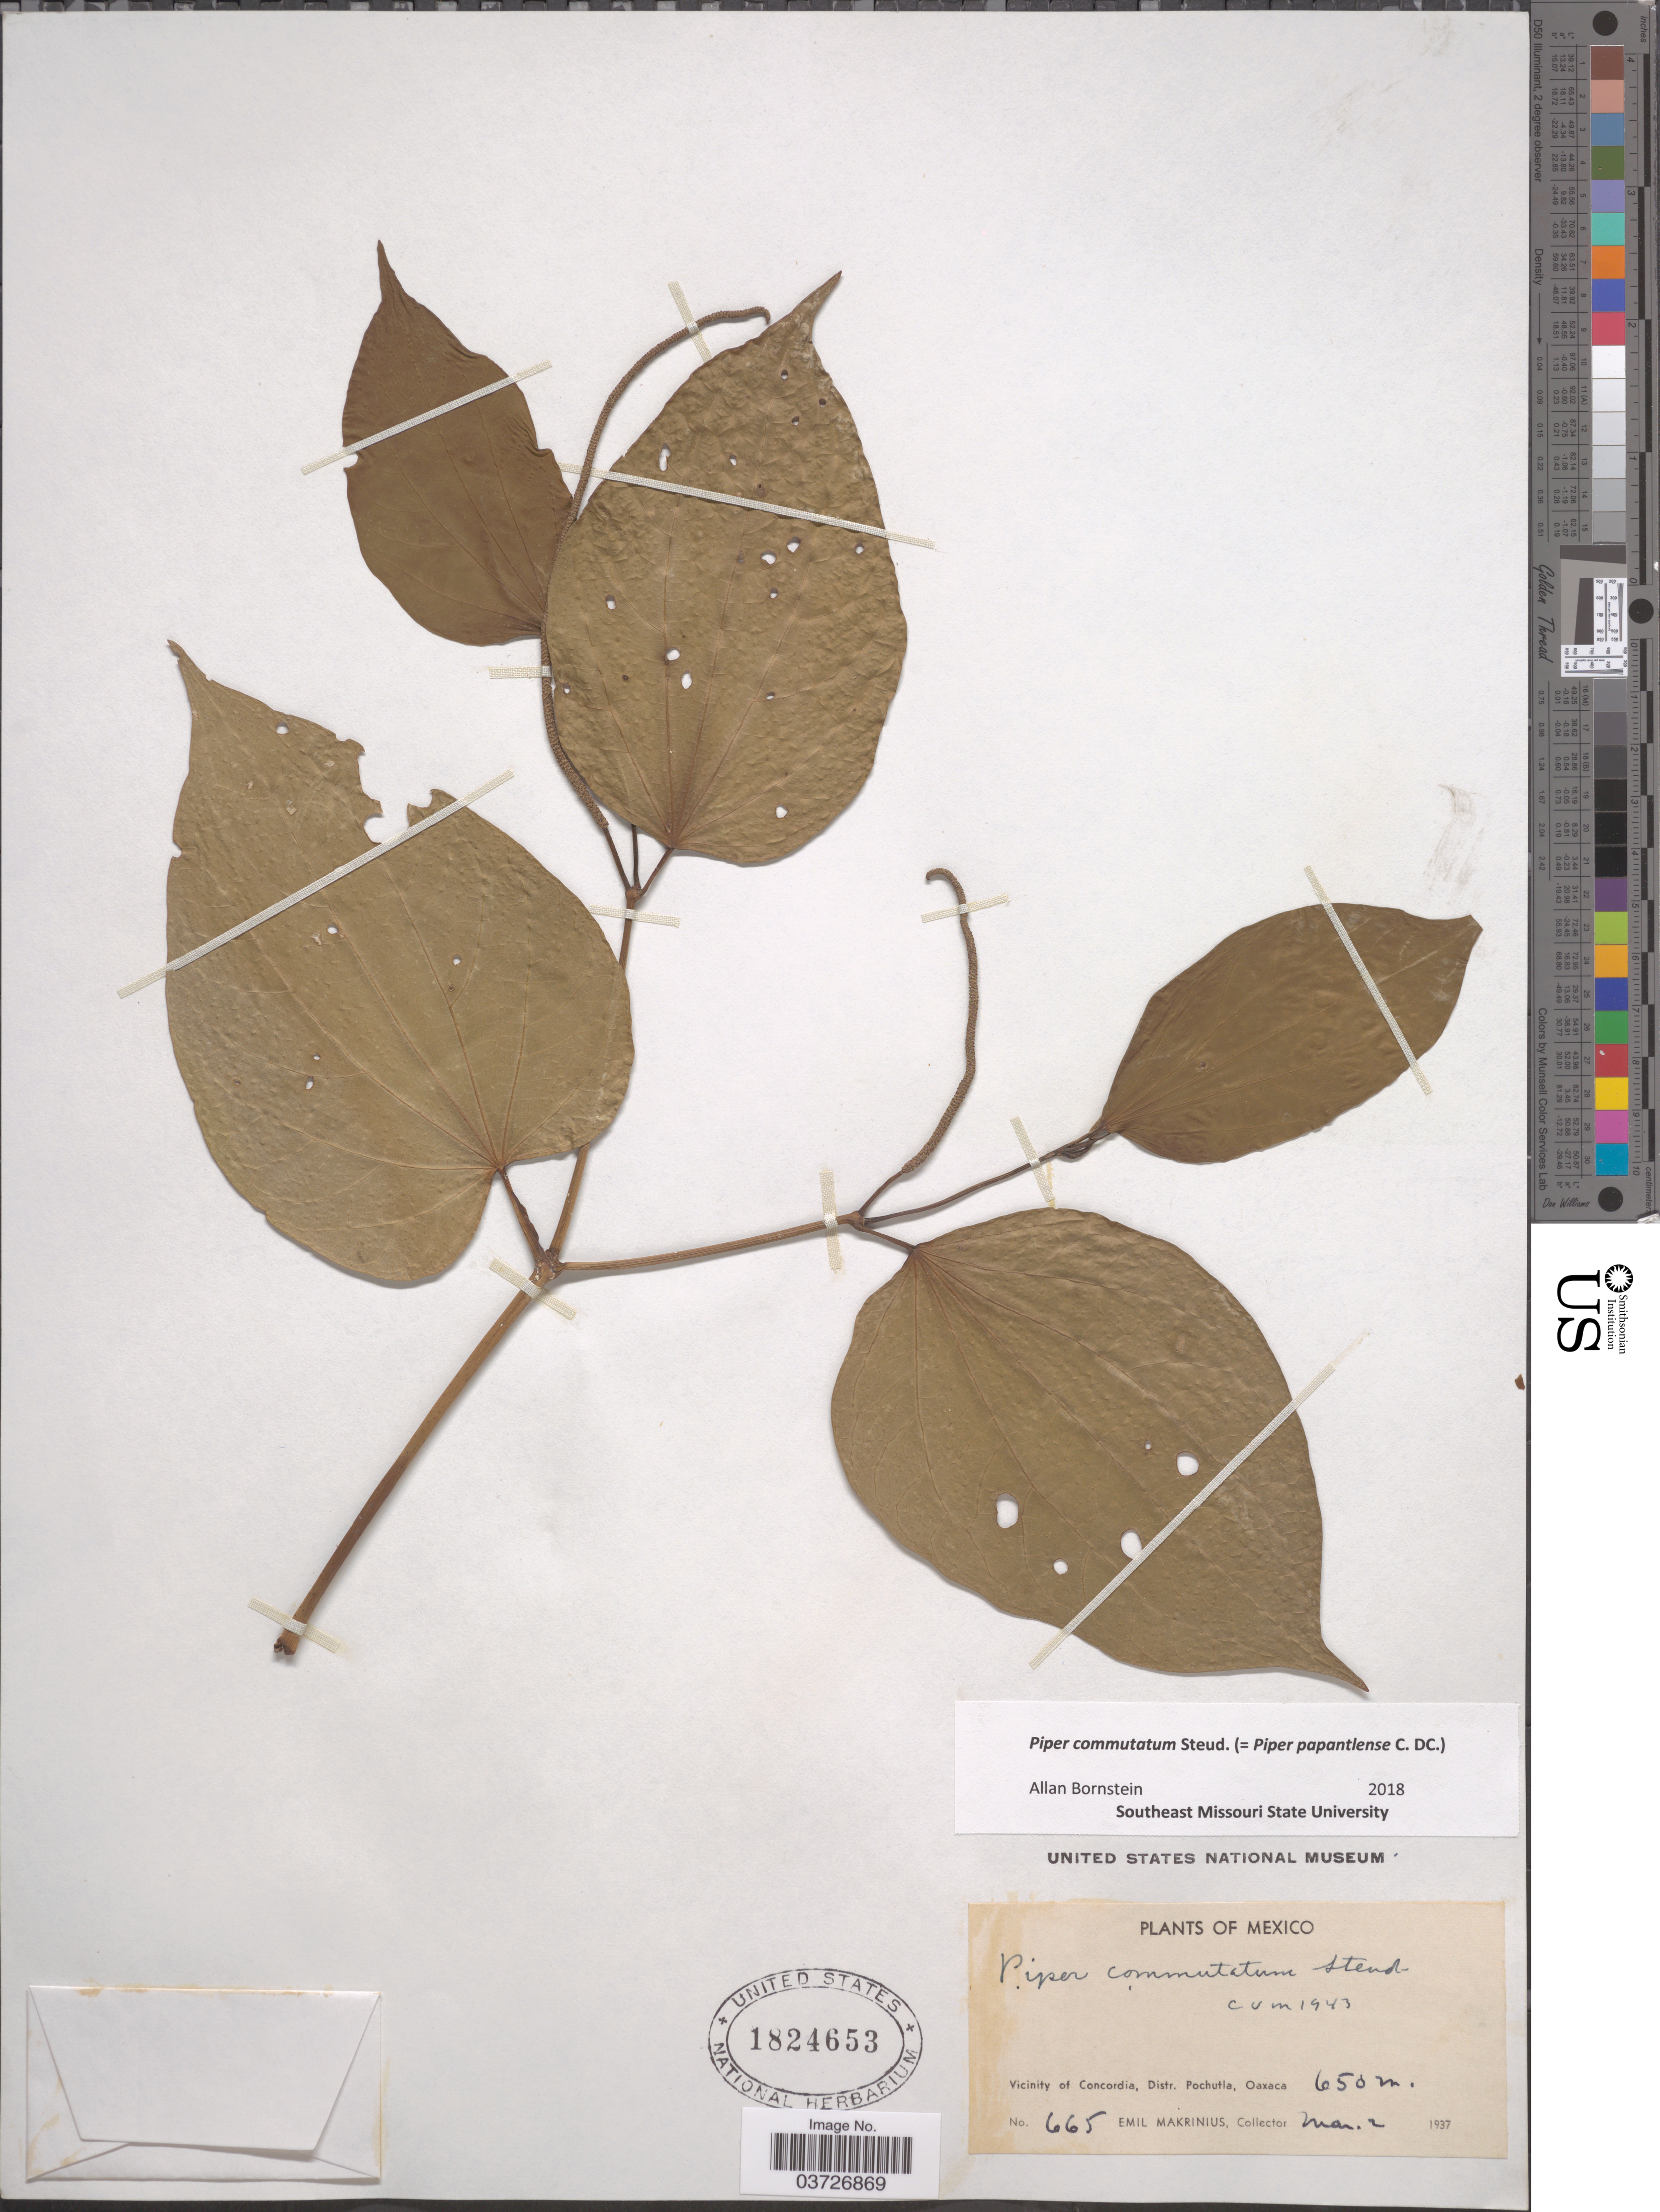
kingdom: Plantae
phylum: Tracheophyta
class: Magnoliopsida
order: Piperales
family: Piperaceae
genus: Piper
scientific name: Piper commutatum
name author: Steud.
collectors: E. Makrinius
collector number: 665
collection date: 1937-03-02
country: Mexico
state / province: Oaxaca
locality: Vicinity of Concordia, Distr. Pochutla.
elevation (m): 650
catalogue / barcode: US 1824653